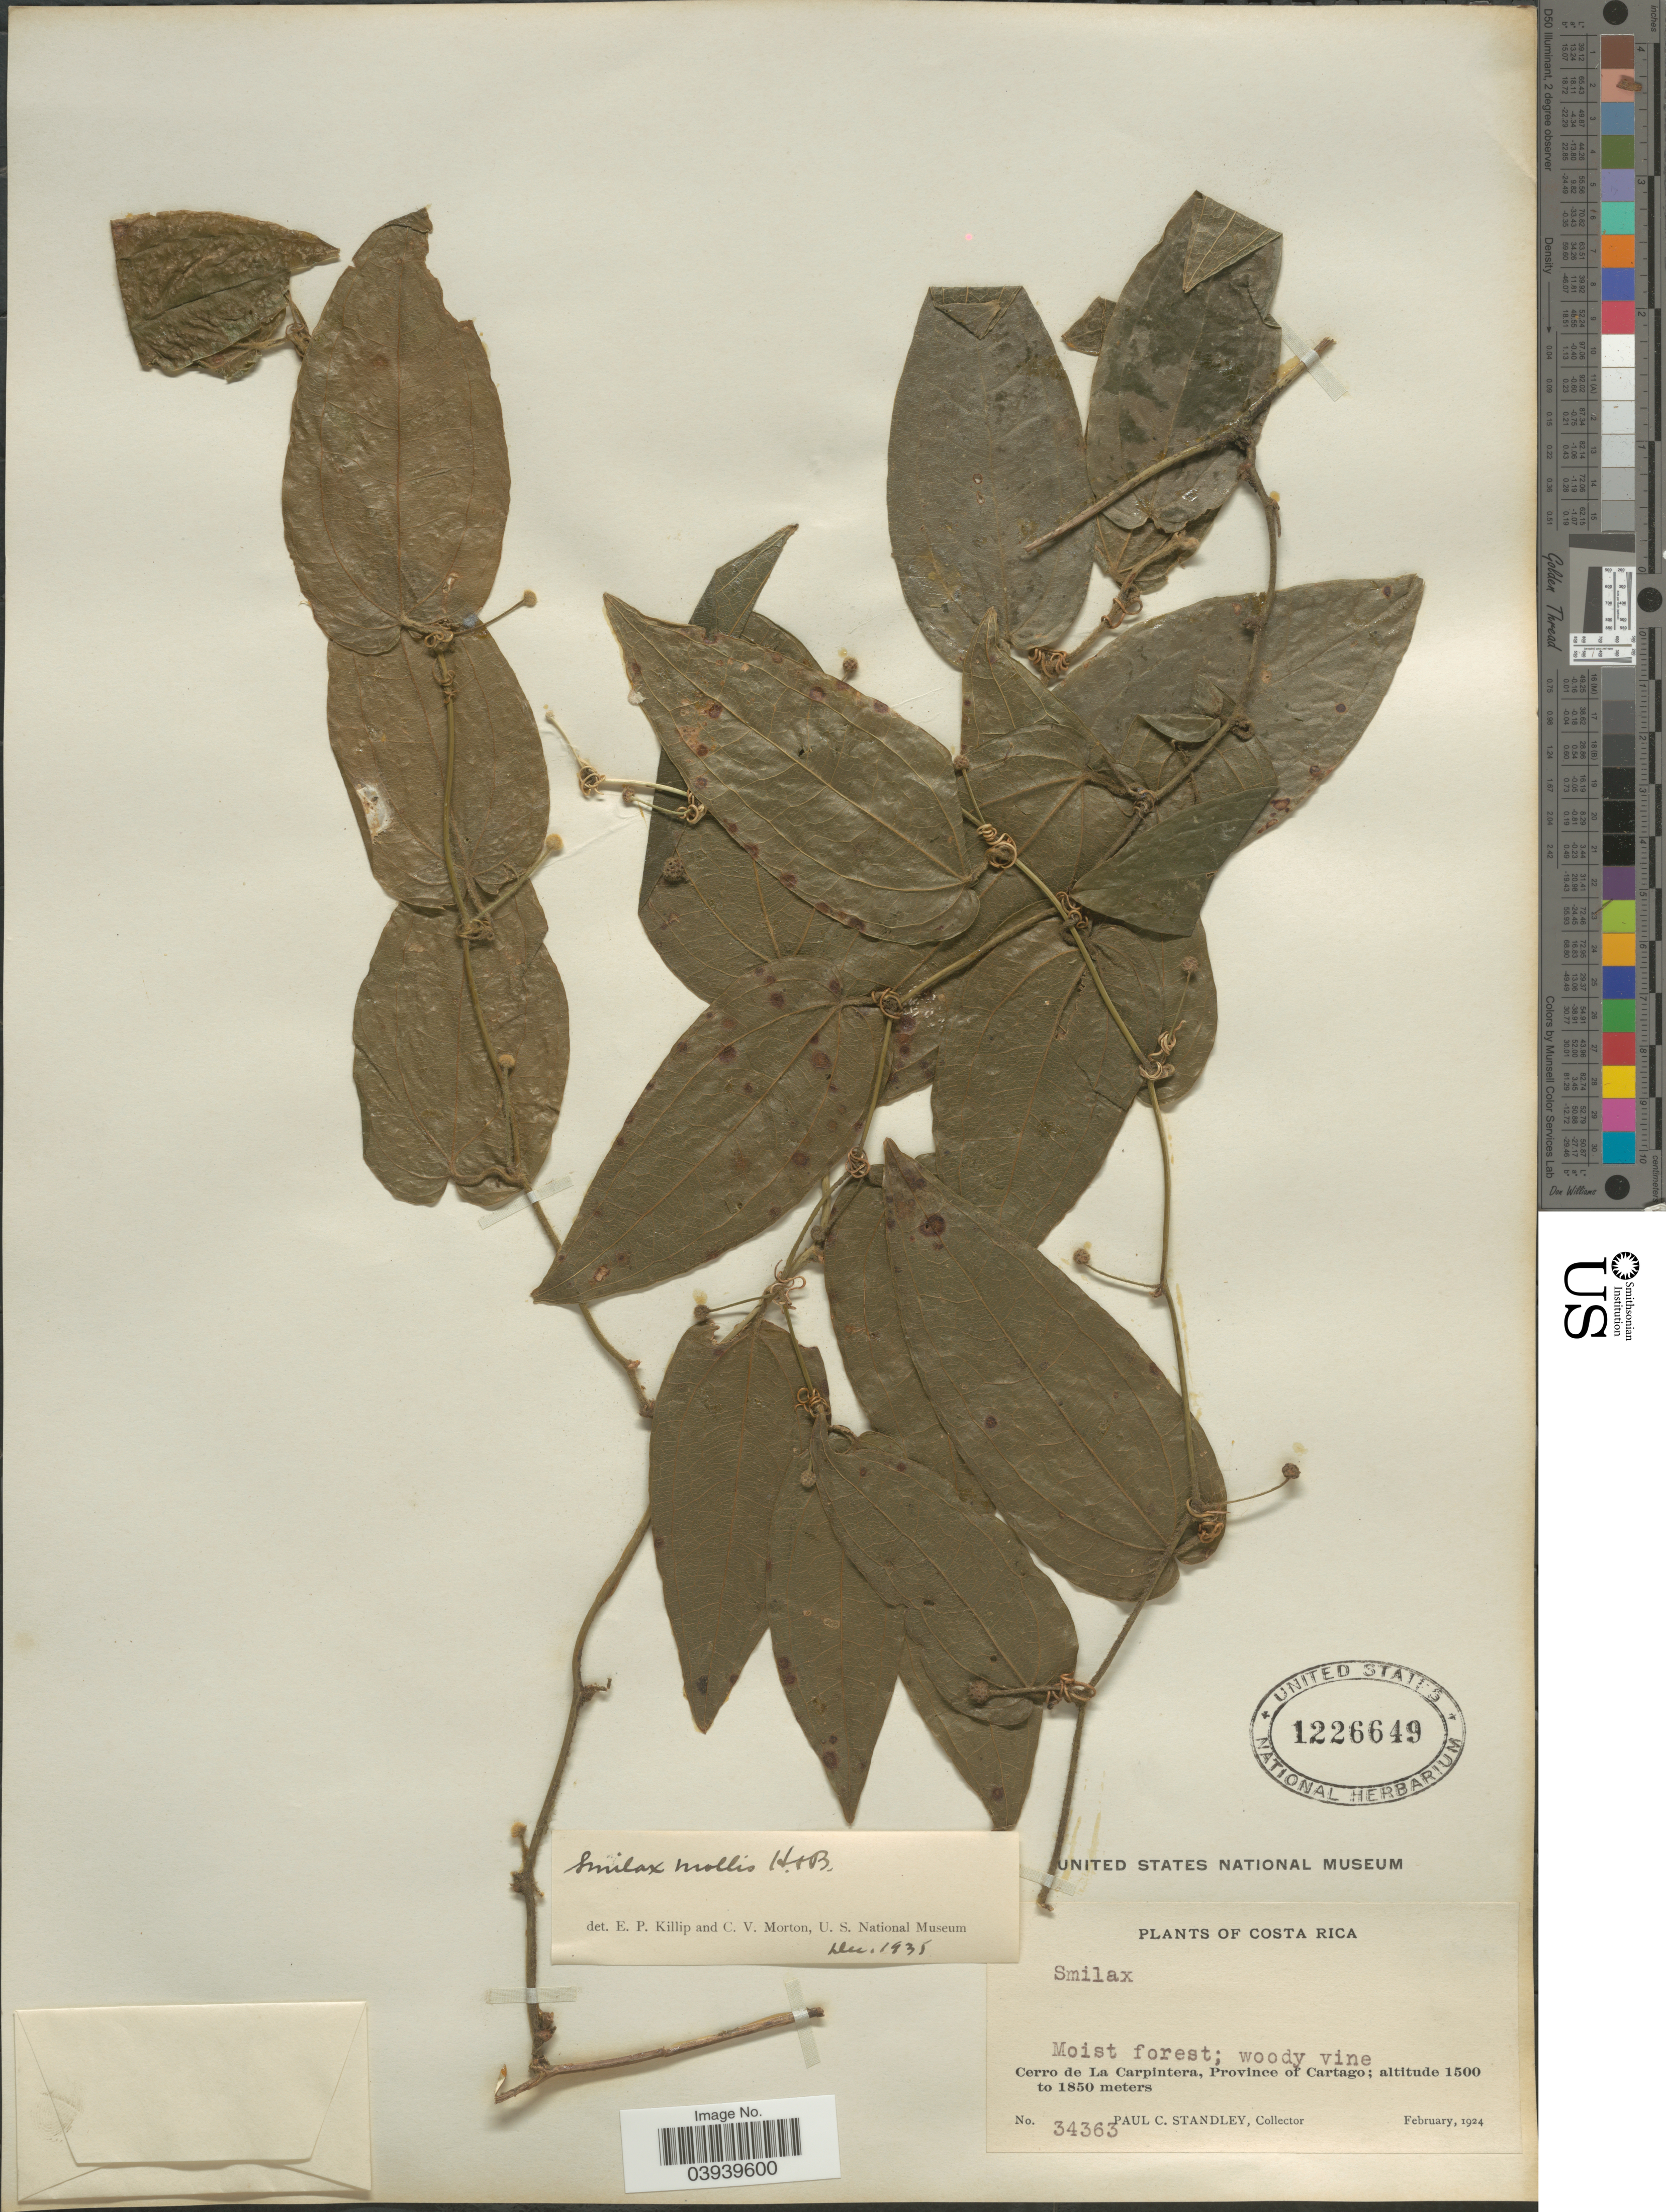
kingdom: Plantae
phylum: Tracheophyta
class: Liliopsida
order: Liliales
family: Smilacaceae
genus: Smilax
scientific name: Smilax mollis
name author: Humb. & Bonpl. ex Willd.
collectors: P. C. Standley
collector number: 34363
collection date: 1924-02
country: Costa Rica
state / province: Cartago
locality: Cerro de La Carpintera.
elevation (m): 1500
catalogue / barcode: US 1226649